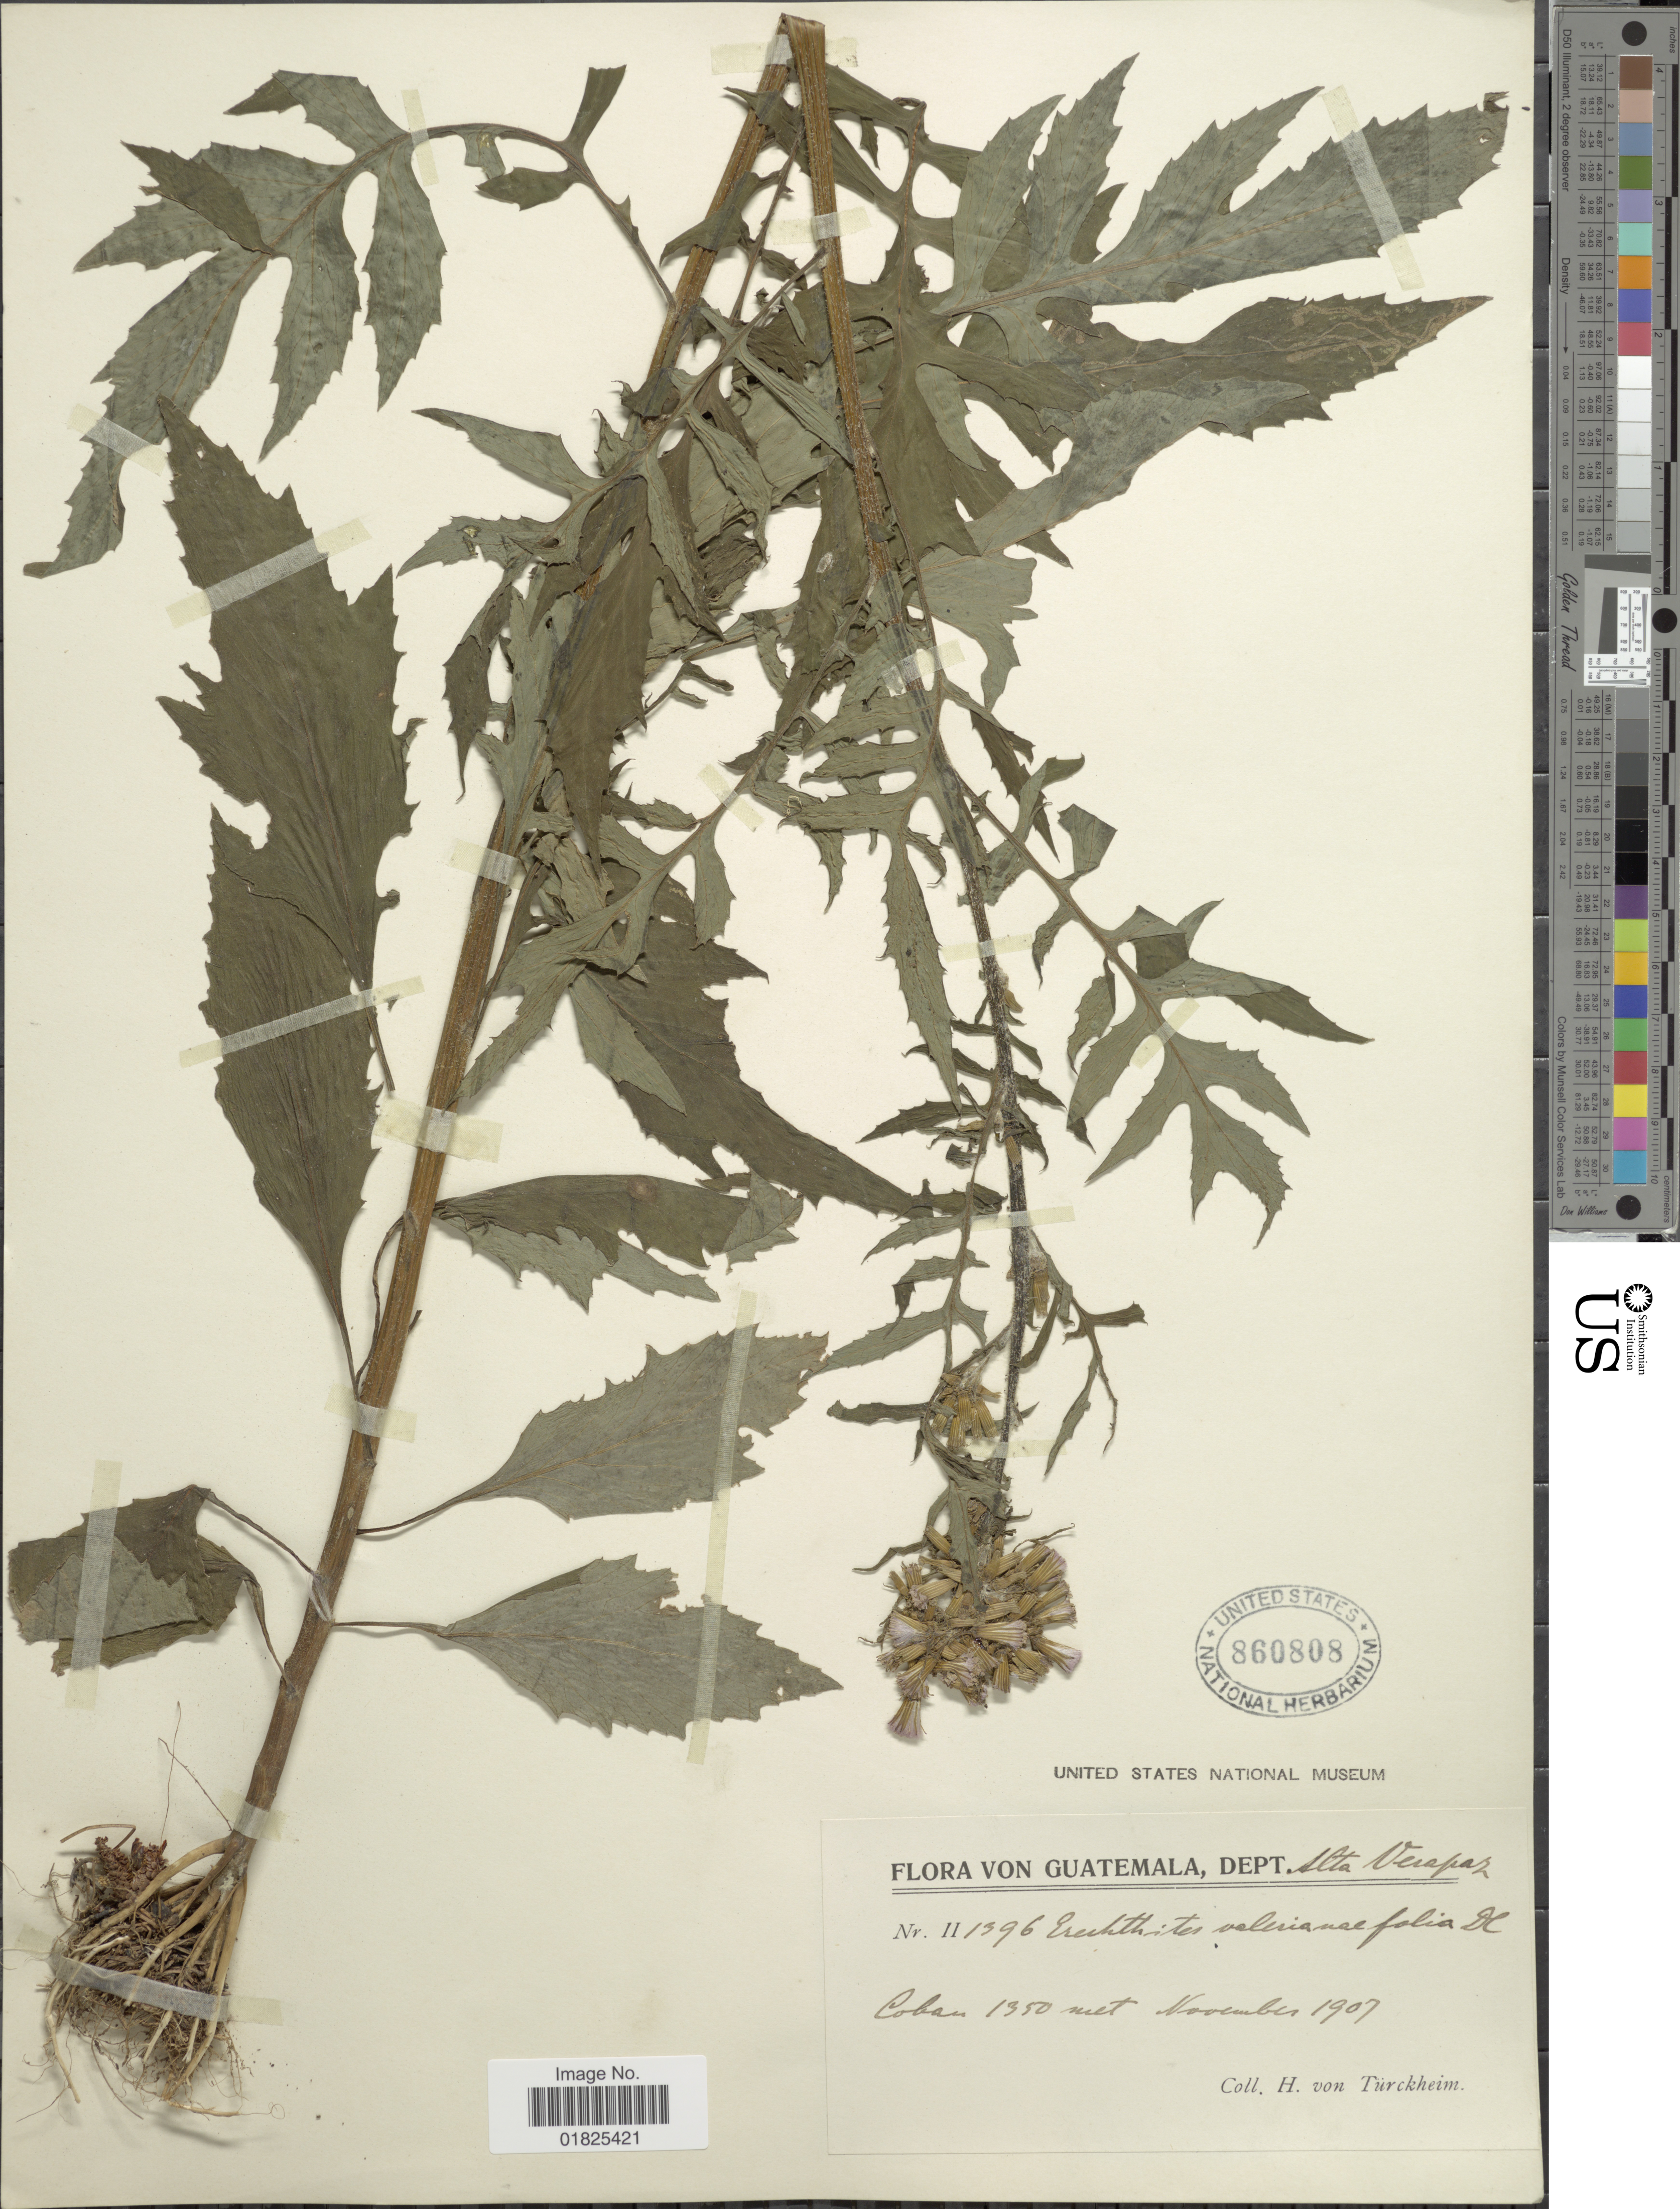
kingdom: Plantae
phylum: Tracheophyta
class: Magnoliopsida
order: Asterales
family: Asteraceae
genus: Erechtites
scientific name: Erechtites valerianifolius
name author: (Link ex Spreng.) DC.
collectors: H. von Türckheim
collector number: II 1396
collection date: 1907-11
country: Guatemala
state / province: Alta Verapaz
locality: Coban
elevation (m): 1350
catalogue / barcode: US 860808